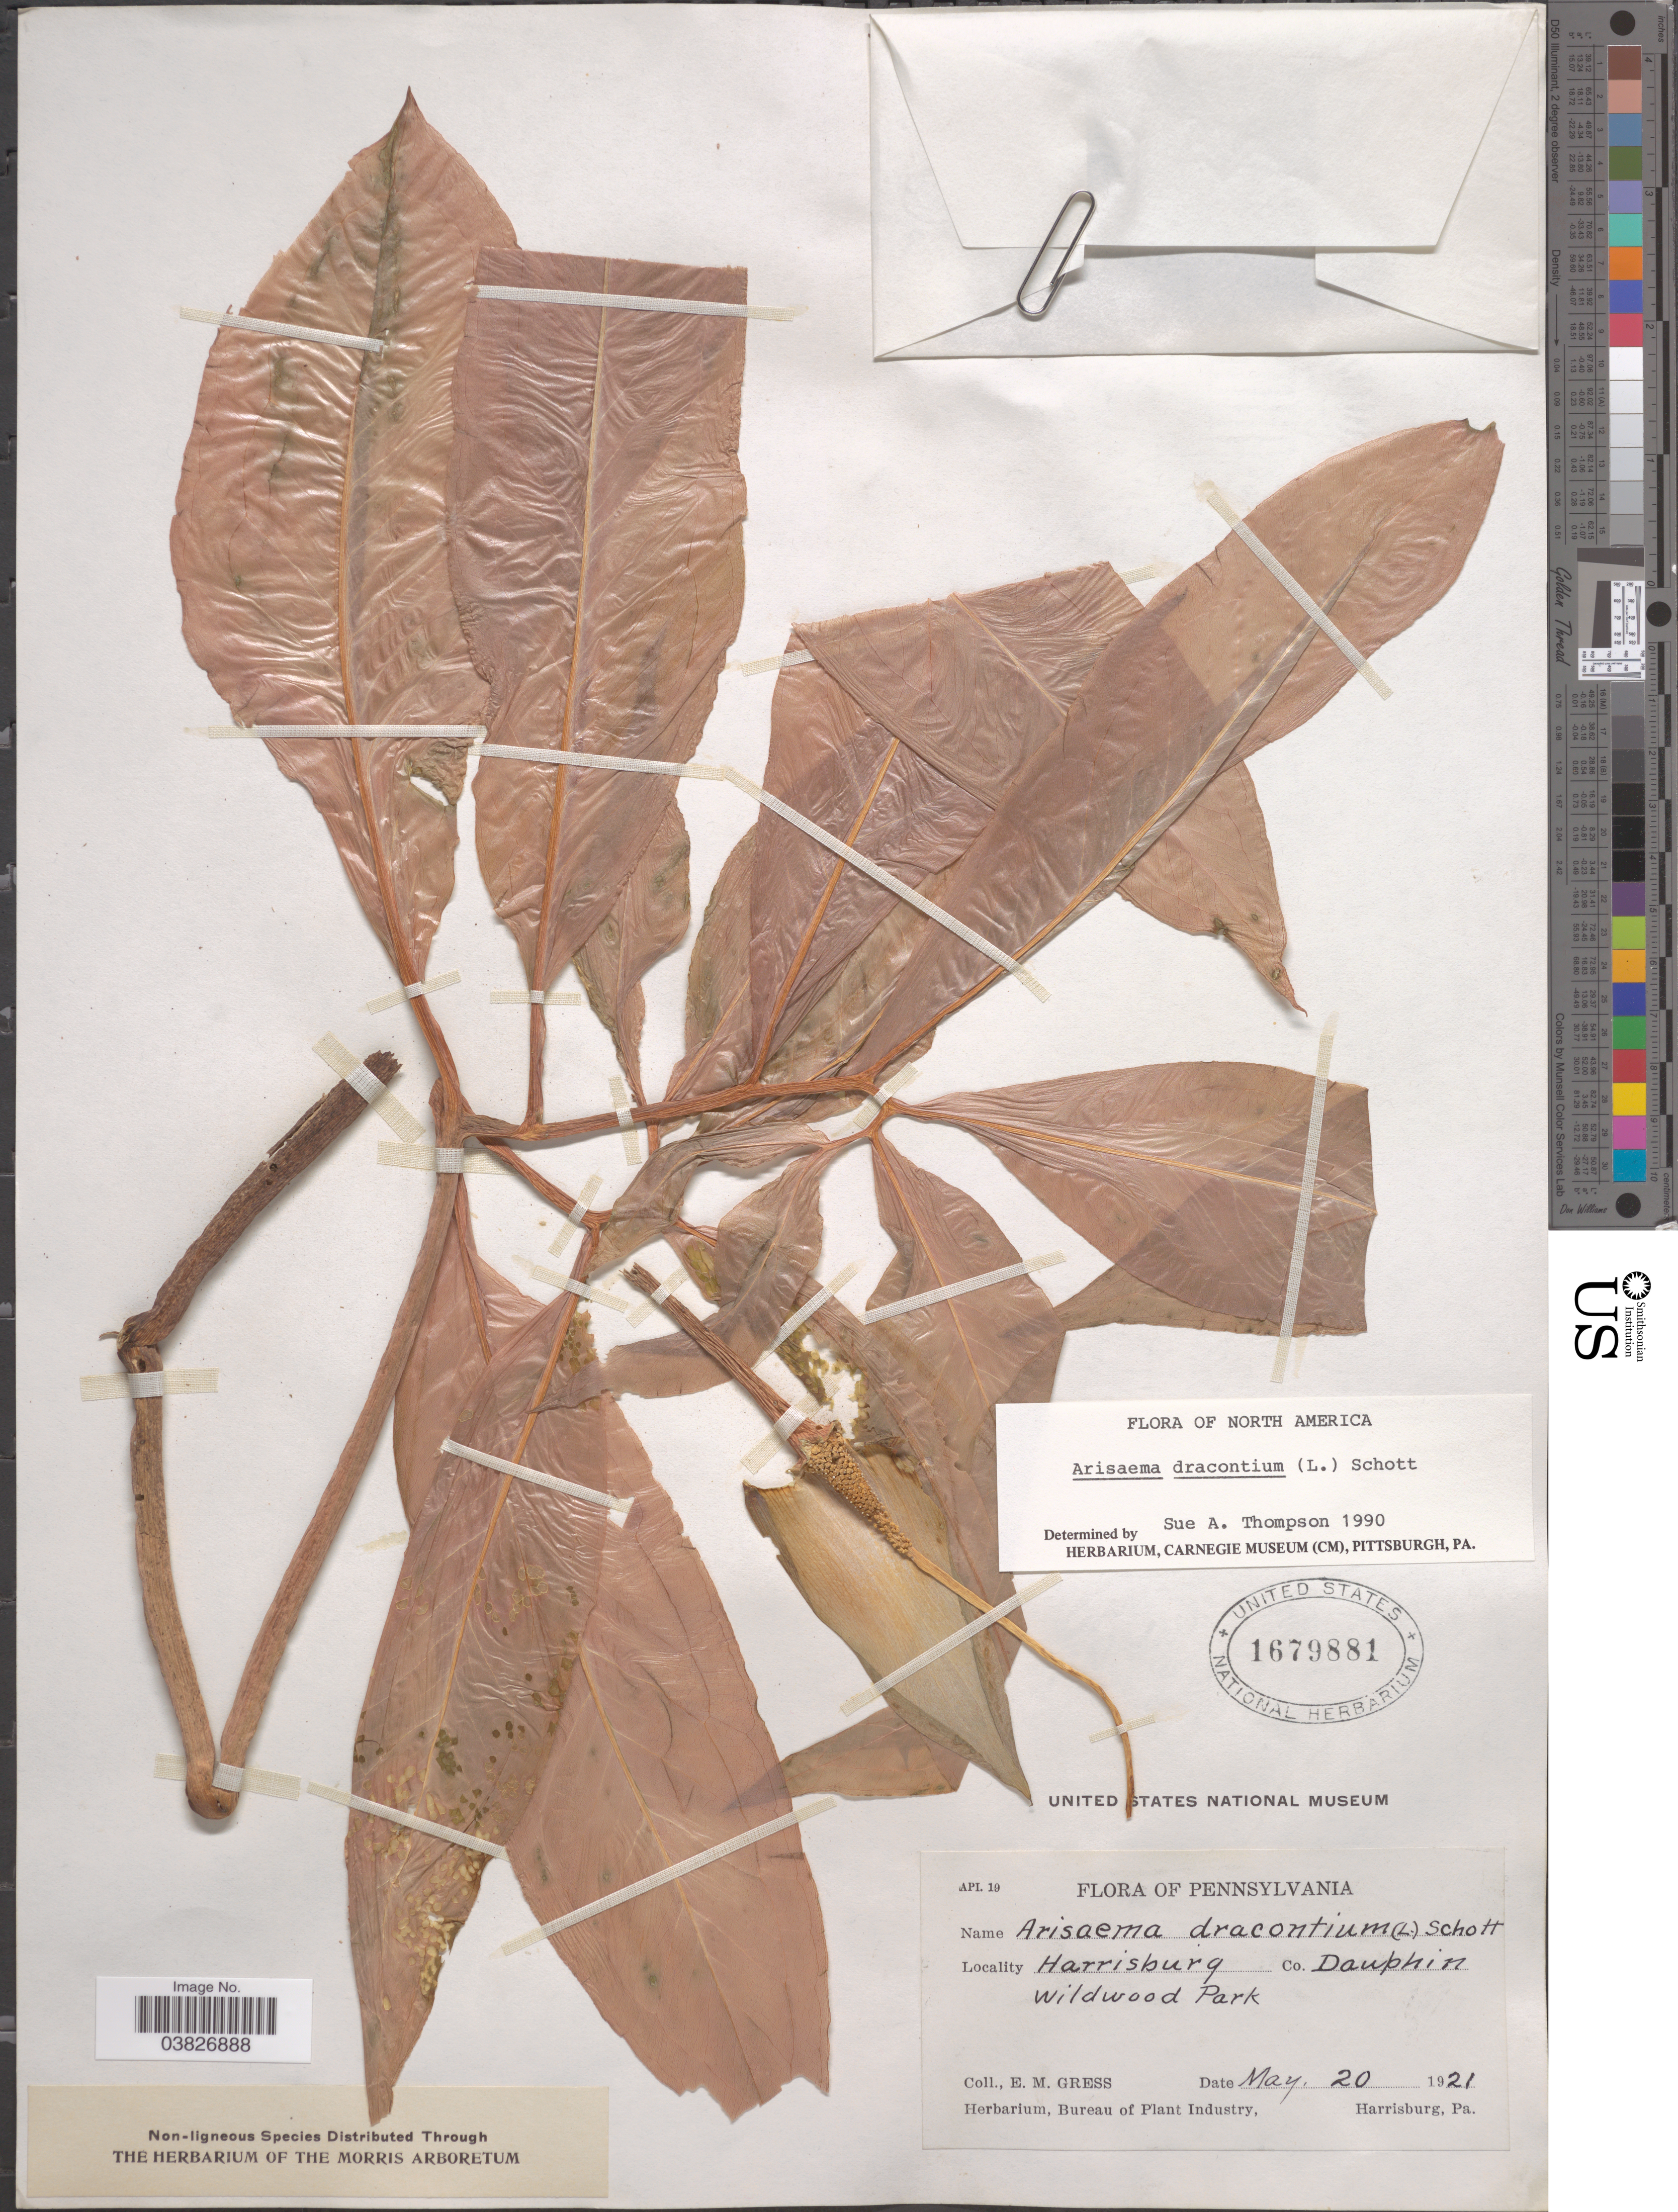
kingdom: Plantae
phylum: Tracheophyta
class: Liliopsida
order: Alismatales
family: Araceae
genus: Arisaema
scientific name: Arisaema dracontium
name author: (L.) Schott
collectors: E. Gress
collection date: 1921-05-20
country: United States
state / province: Pennsylvania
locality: Harrisburg Co. Dauphin Wildwood Park.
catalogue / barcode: US 1679881